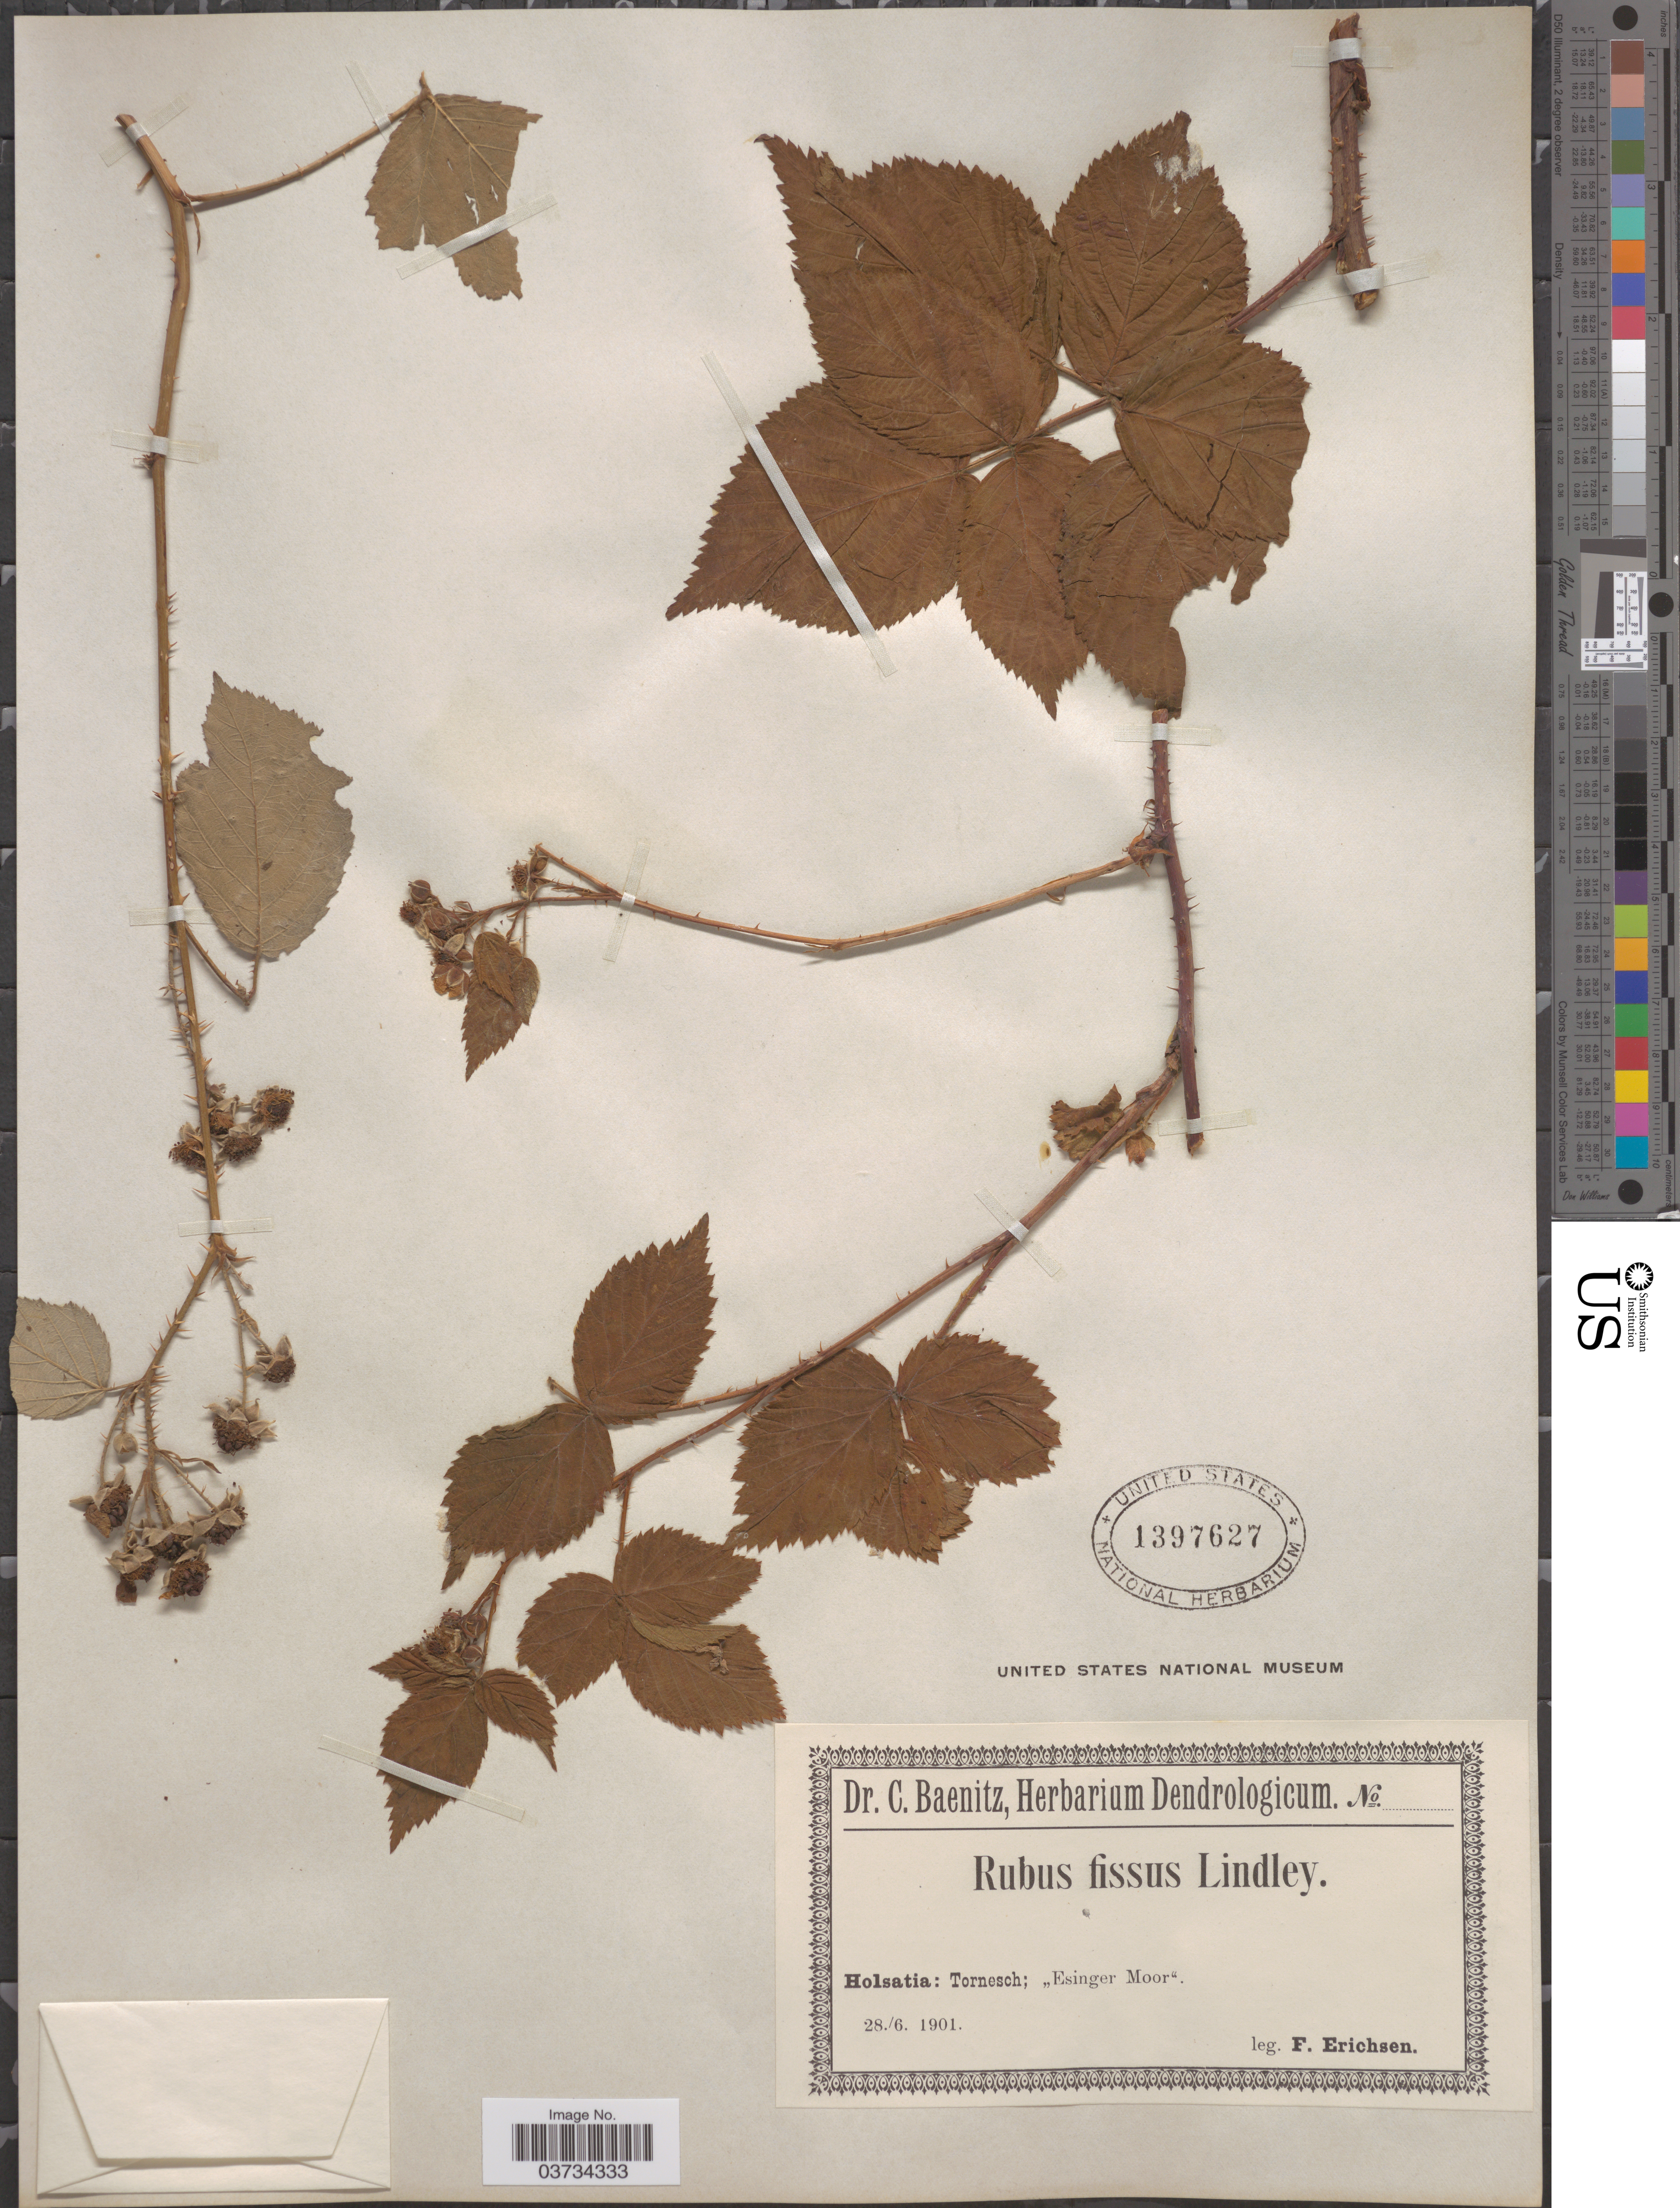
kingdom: Plantae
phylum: Tracheophyta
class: Magnoliopsida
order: Rosales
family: Rosaceae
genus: Rubus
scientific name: Rubus fissus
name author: Lindl.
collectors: F. Erichsen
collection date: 1901-06-28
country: Germany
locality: Holsatia: Tornesch; "Esinger Moor".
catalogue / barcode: US 1397627